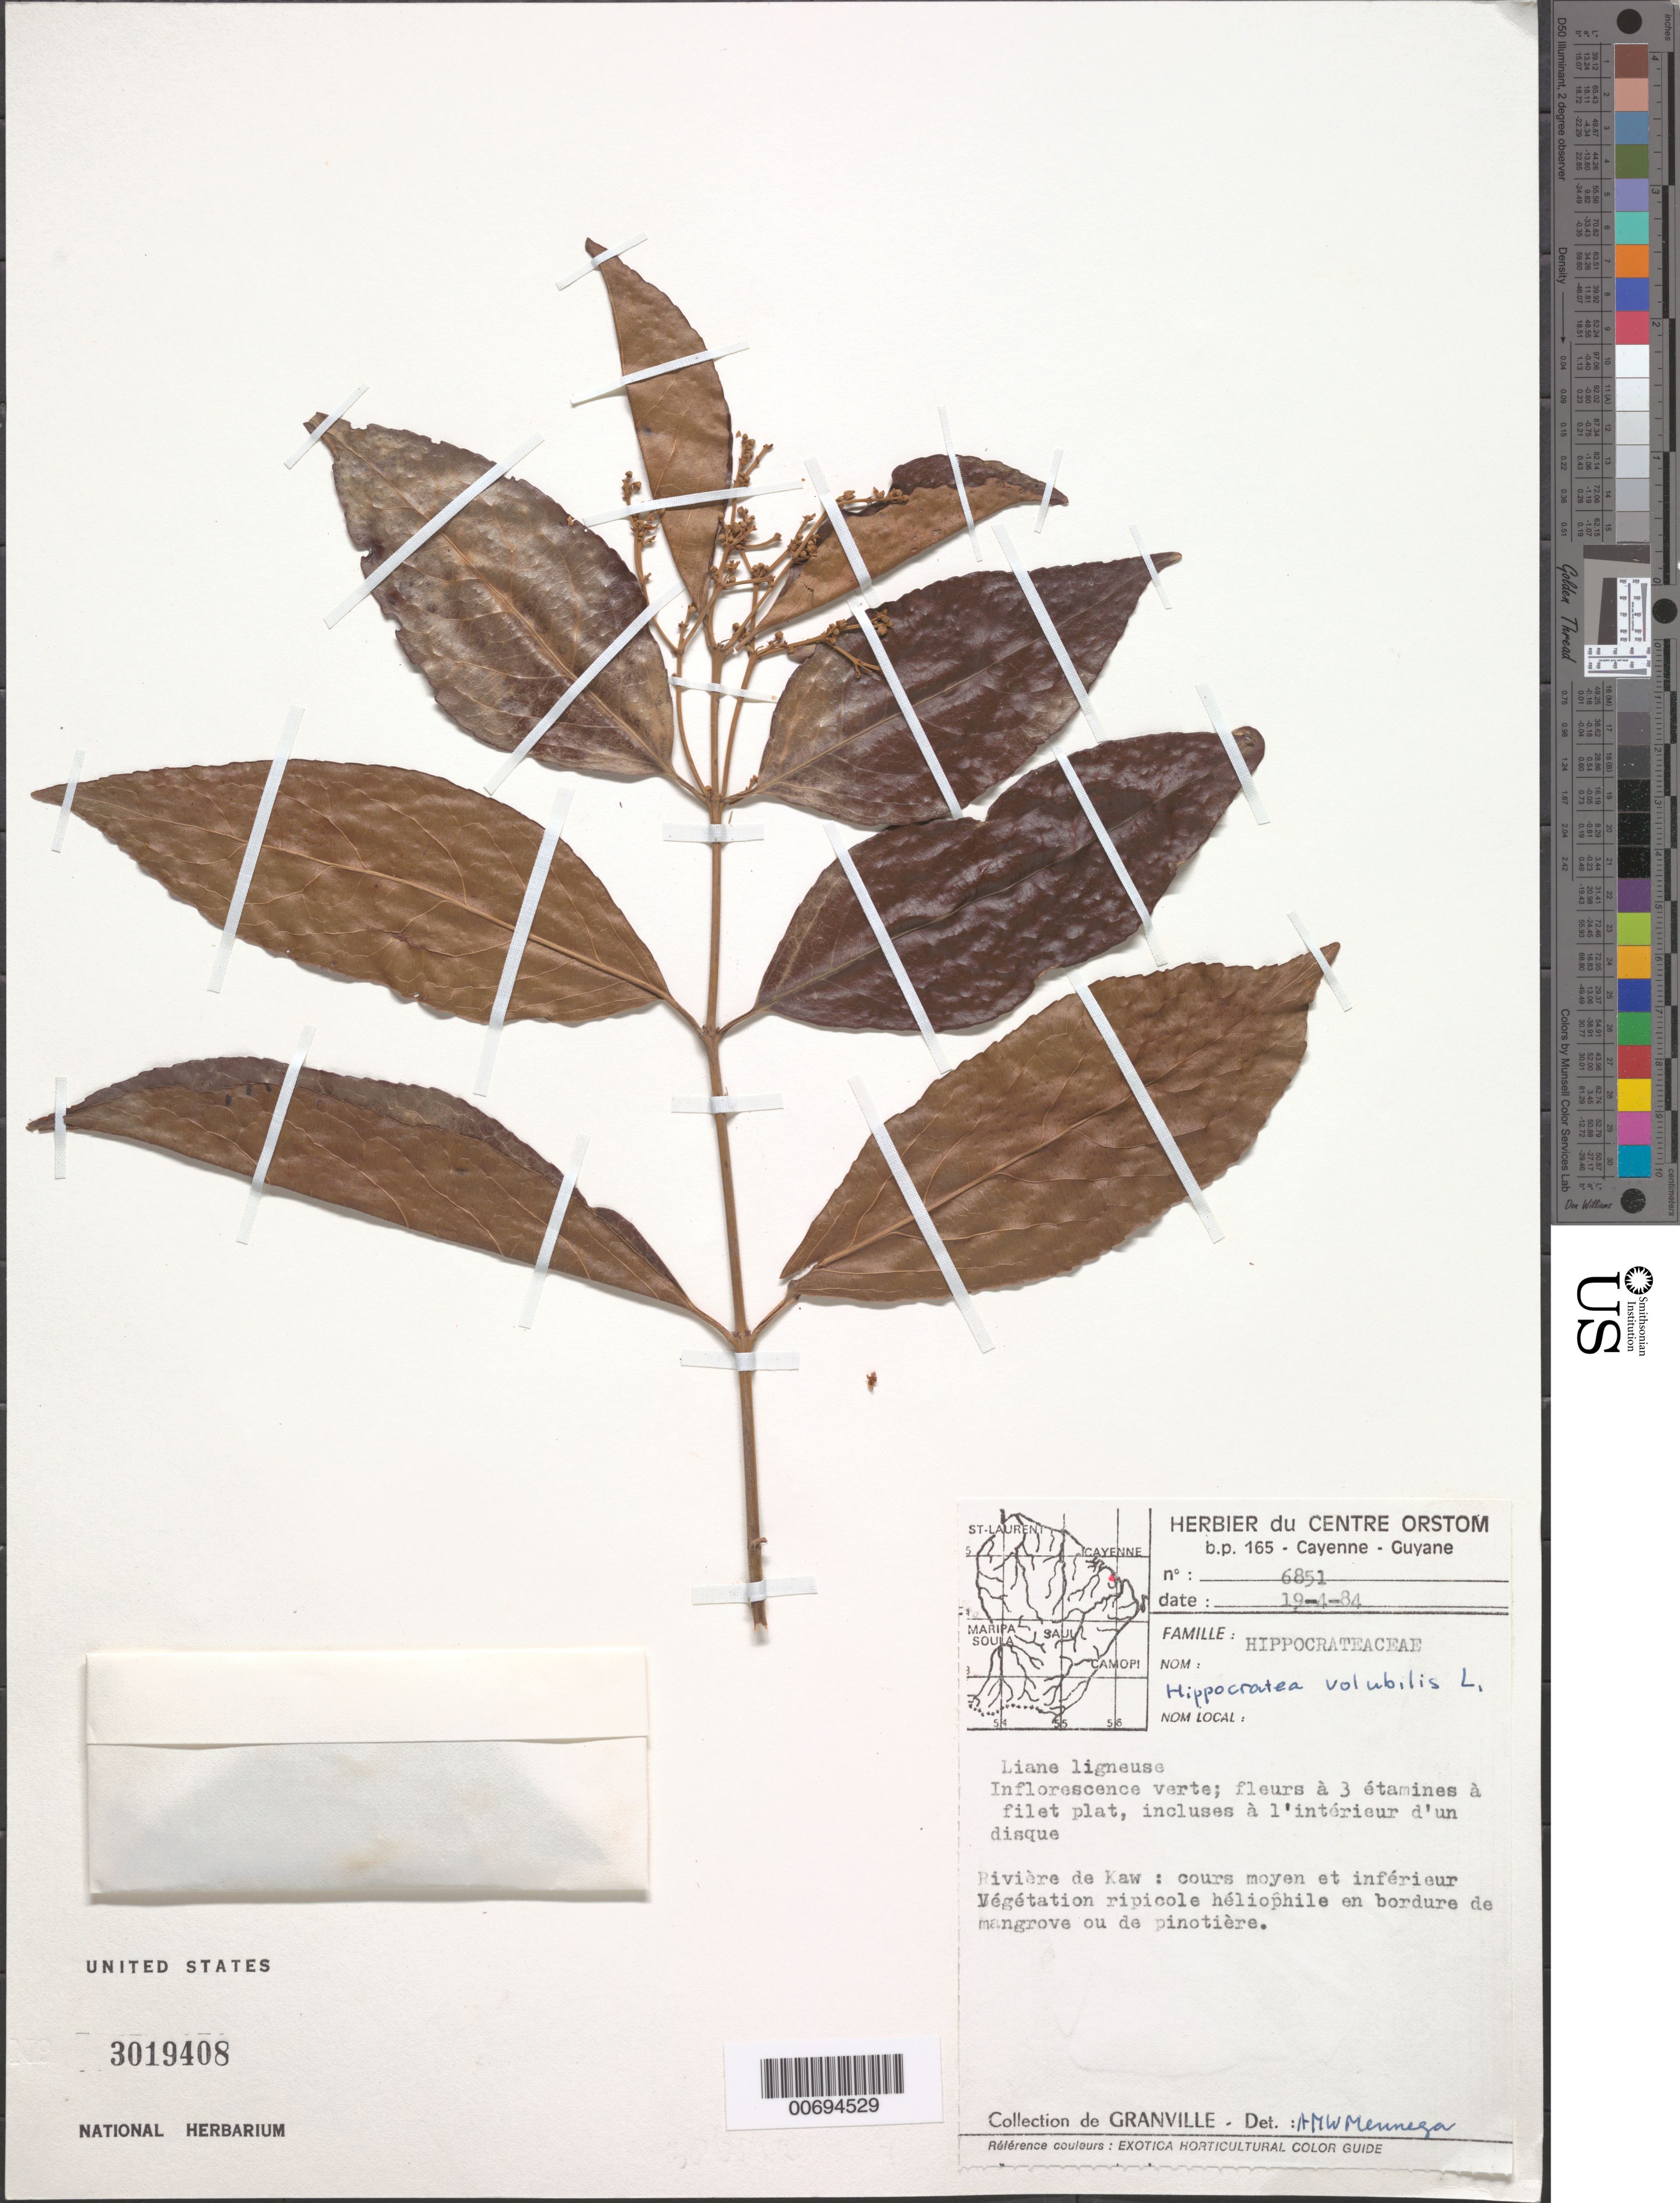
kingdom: Plantae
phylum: Tracheophyta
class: Magnoliopsida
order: Celastrales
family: Celastraceae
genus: Hippocratea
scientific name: Hippocratea volubilis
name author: L.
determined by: Mennega, A. M. W.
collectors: J.-J. de Granville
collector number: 6851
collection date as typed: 19-Apr-84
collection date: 1984-04-19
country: French Guiana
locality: Rivière de Kaw, cours inferieure et moyen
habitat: Végétation ripicole héliophile en bordure de mangrove ou de pinotière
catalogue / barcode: US 3019408